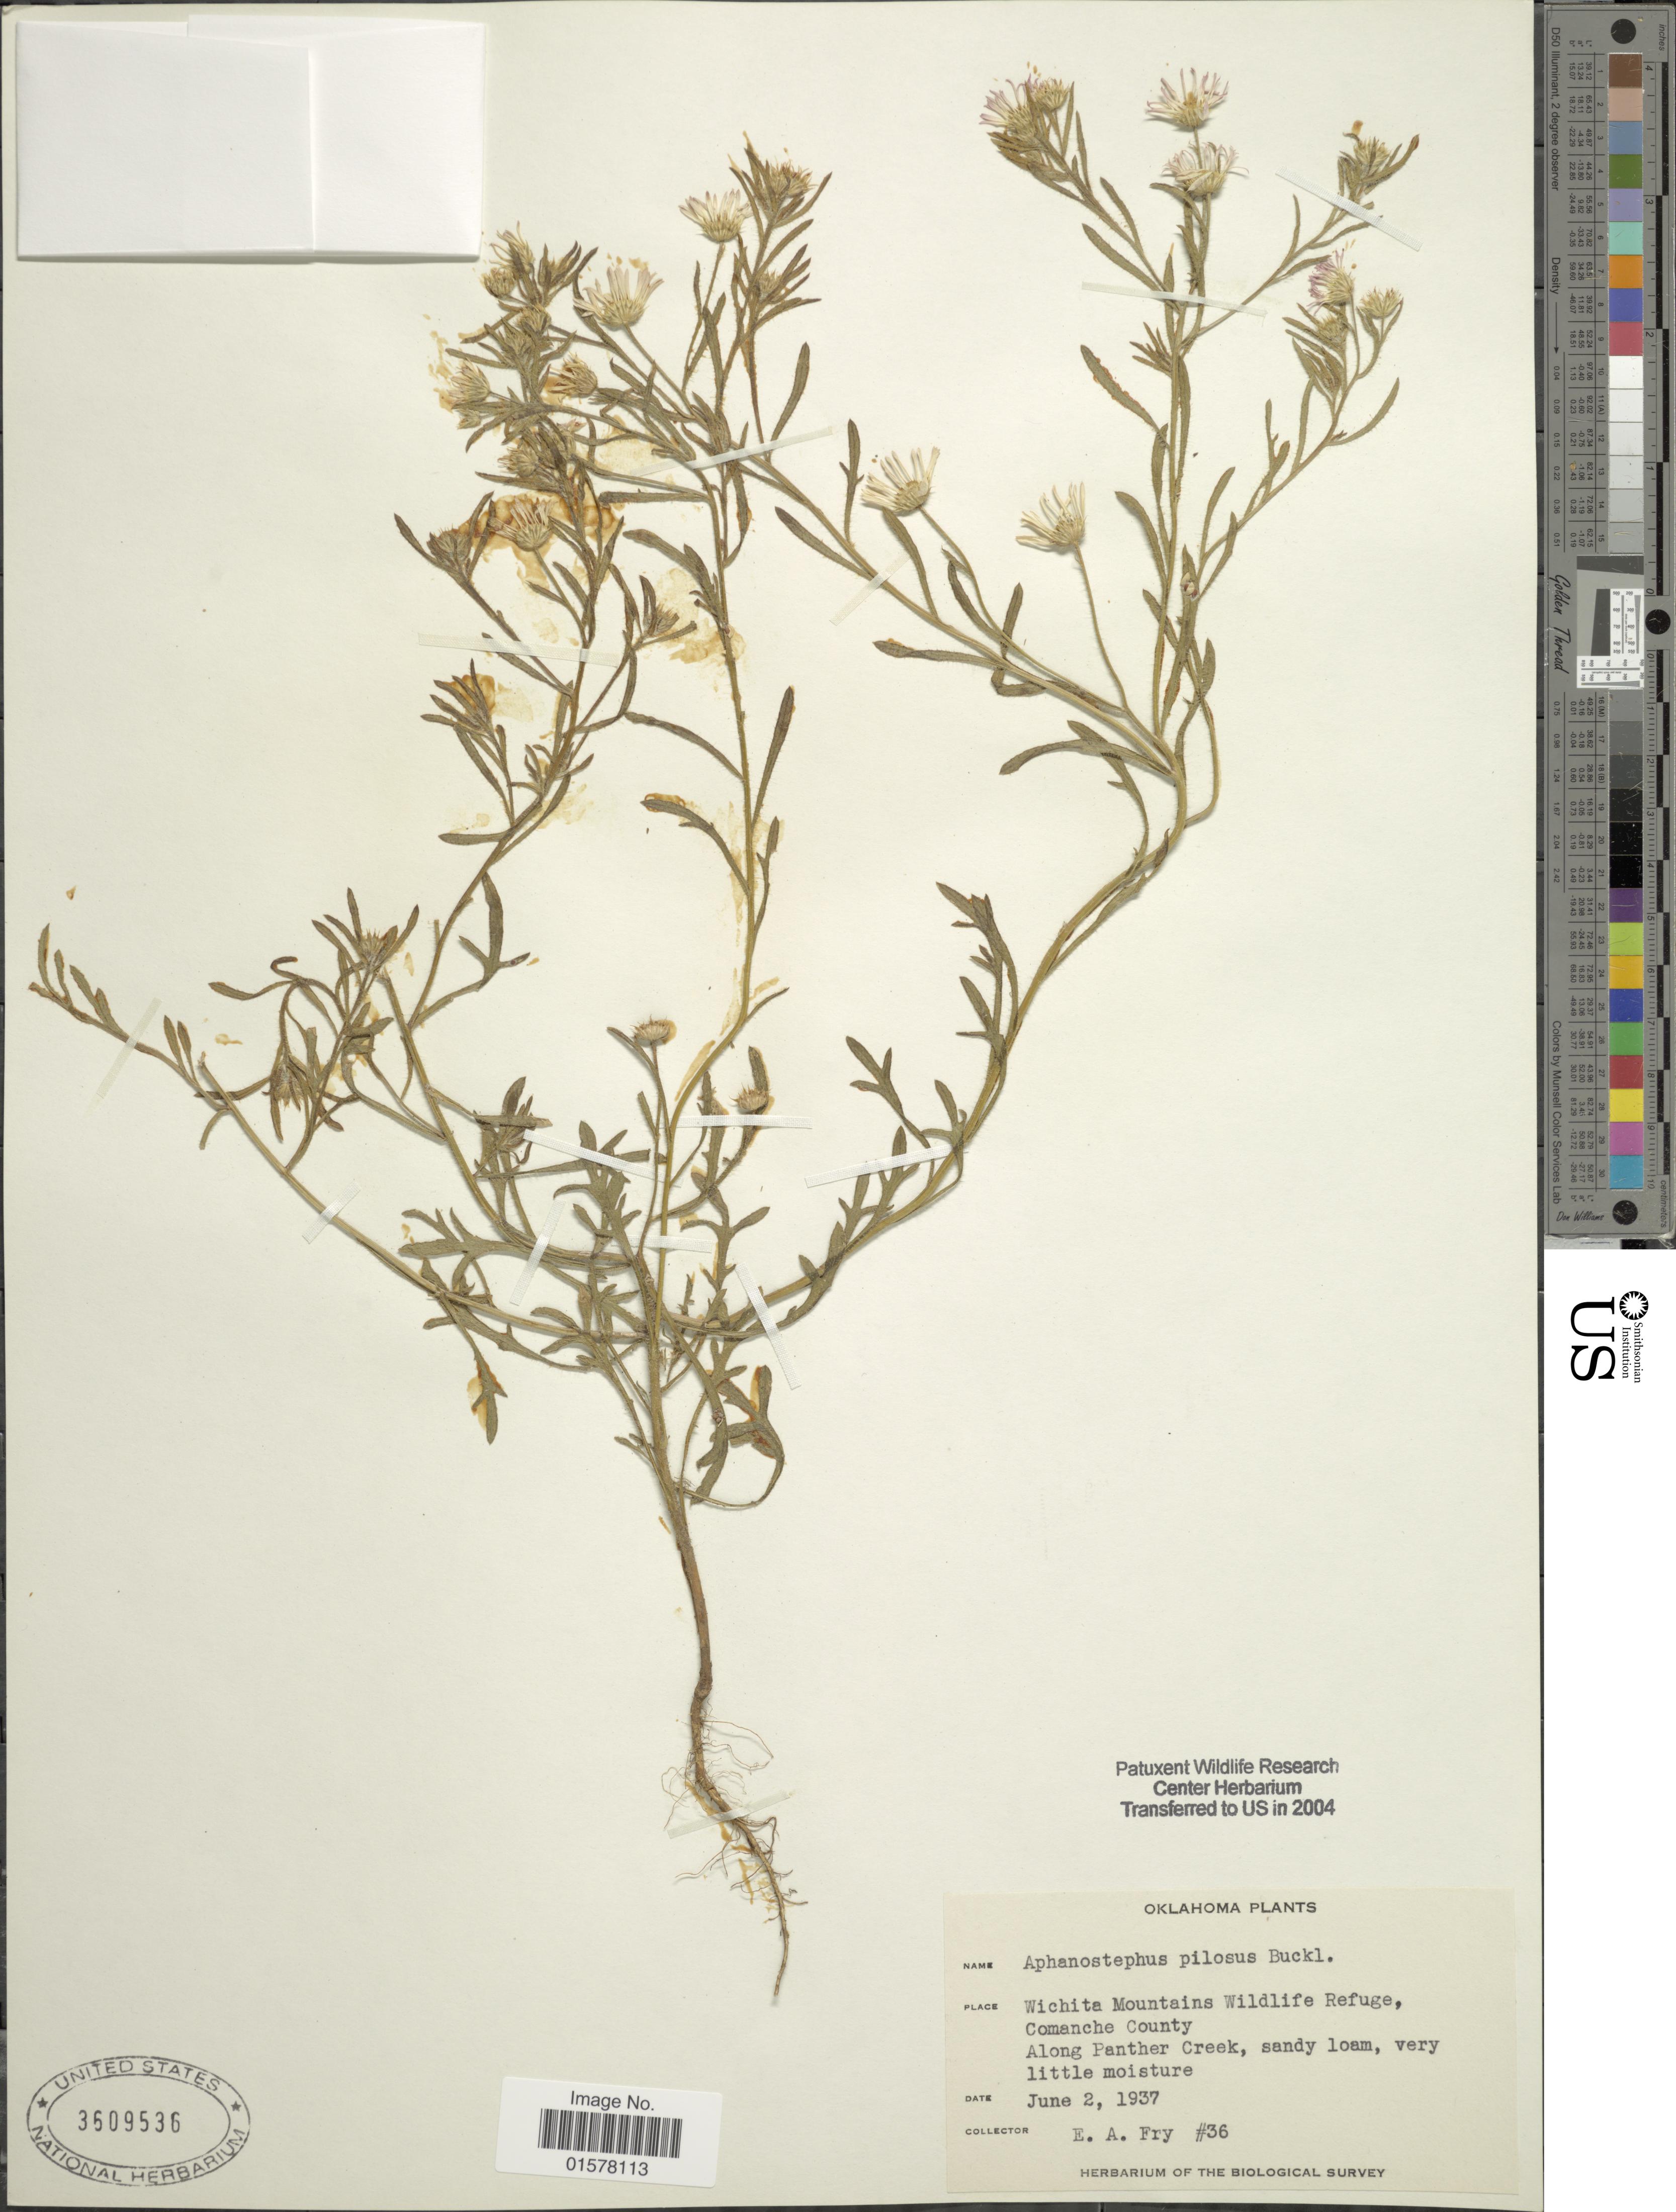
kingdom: Plantae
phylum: Tracheophyta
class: Magnoliopsida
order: Asterales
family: Asteraceae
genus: Aphanostephus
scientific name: Aphanostephus pilosus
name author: Buckley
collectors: E. Fry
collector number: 36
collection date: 1937-06-02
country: United States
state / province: Oklahoma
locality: Oklahoma. Wichita Mountains Wildlife Refuge, Comache County. Along Panther Creek, sandy loam,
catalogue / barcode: US 3509536